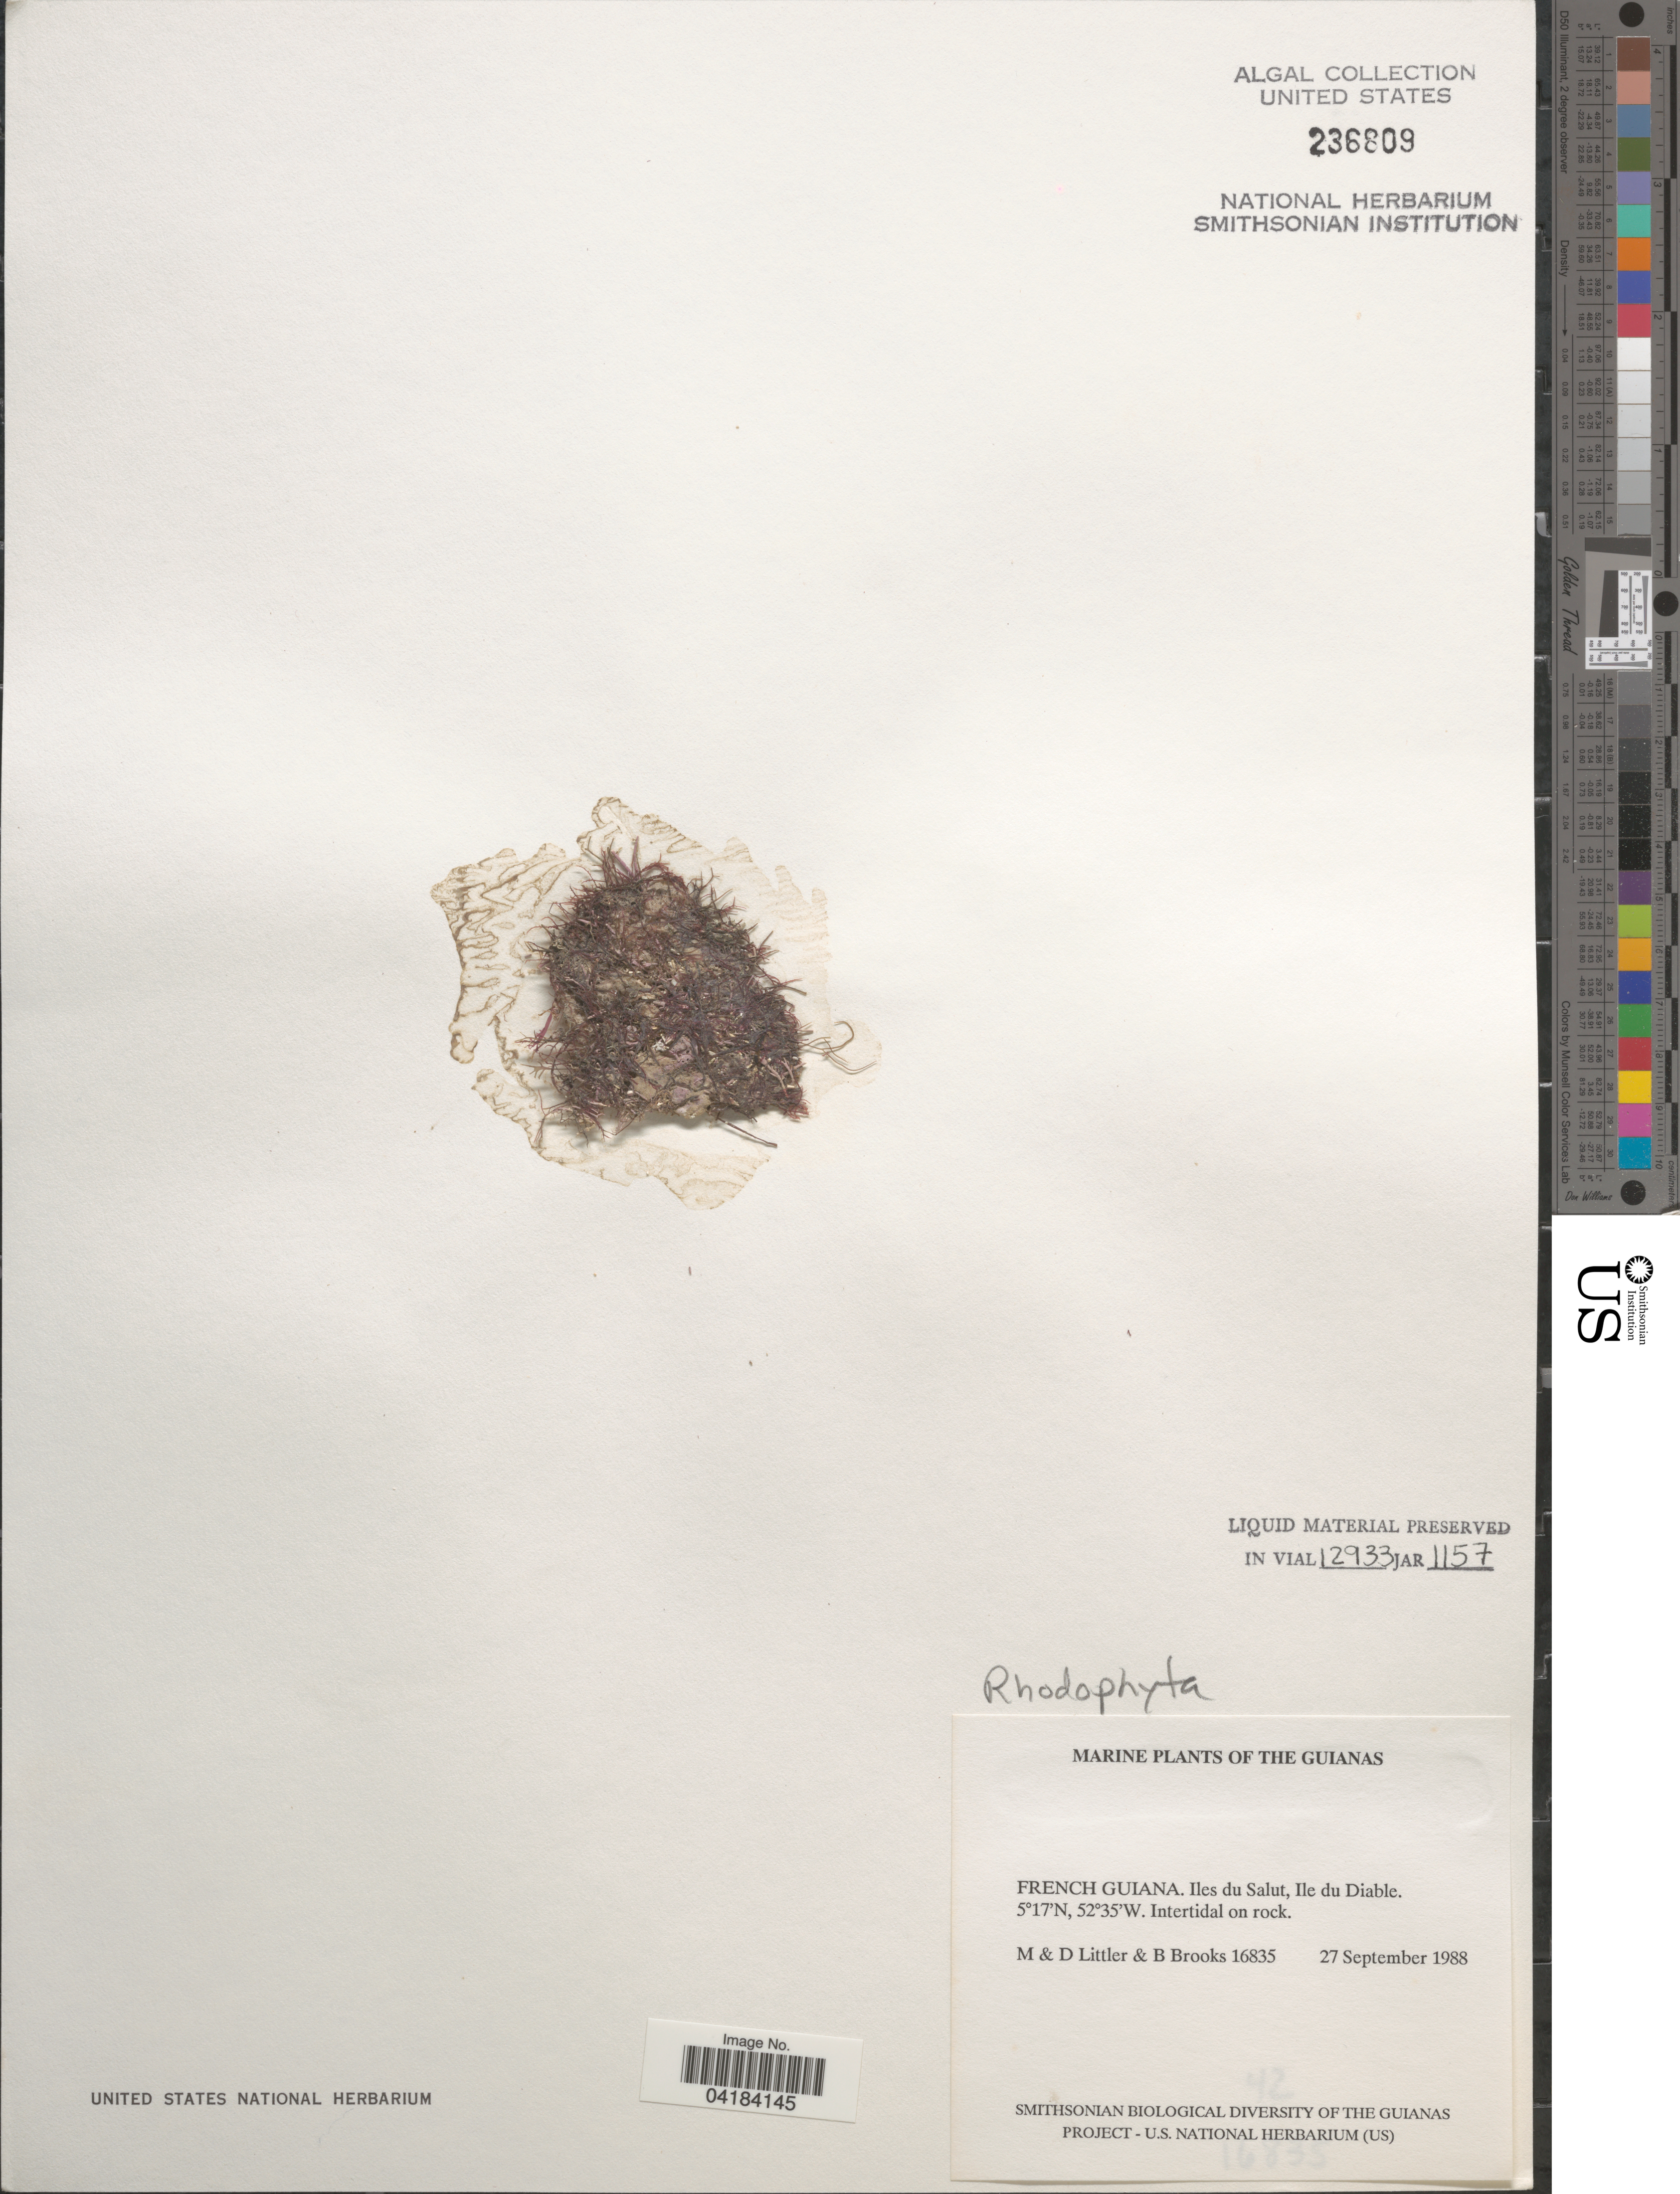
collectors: M. Littler, D. S. Littler & B. Brooks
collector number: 16835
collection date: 1988-09-27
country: French Guiana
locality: The Guianas. Iles du Salut, Ile du Diable.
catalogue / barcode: US 236809